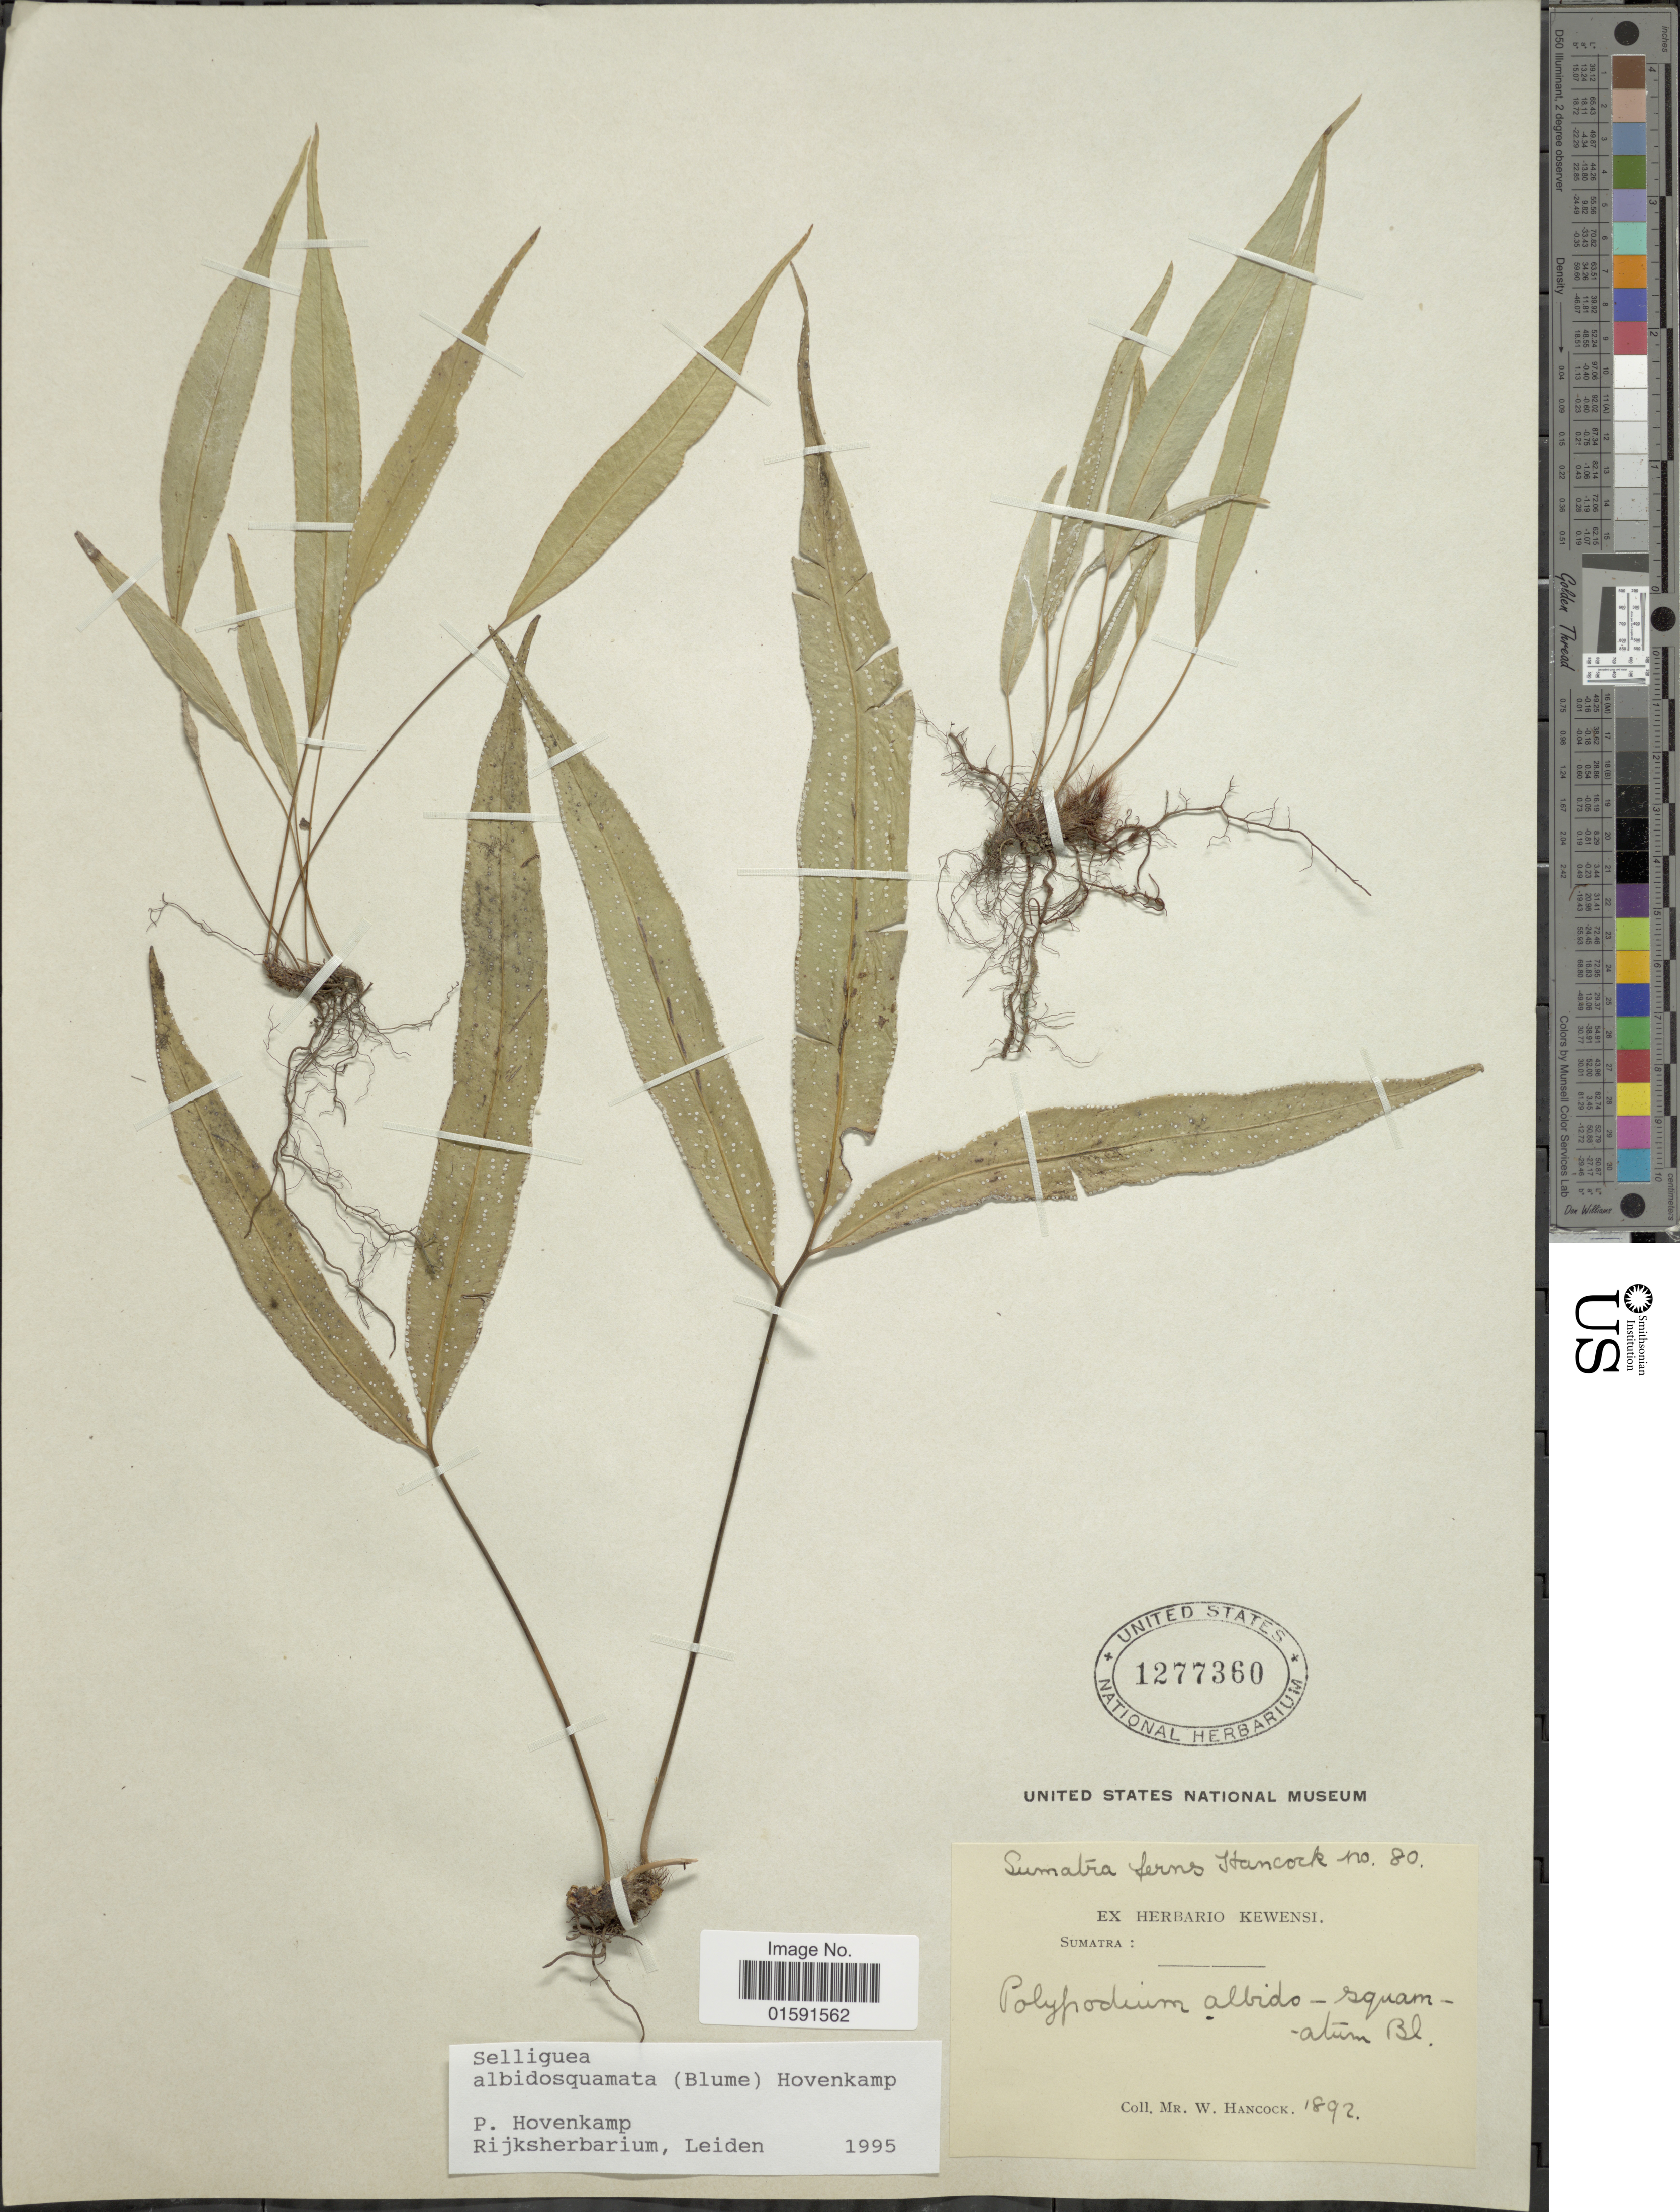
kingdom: Plantae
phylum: Tracheophyta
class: Polypodiopsida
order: Polypodiales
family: Polypodiaceae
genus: Selliguea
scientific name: Selliguea albidosquamata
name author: (Blume) Parris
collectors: W. Hancock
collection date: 1892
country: Indonesia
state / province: Sumatra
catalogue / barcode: US 1277360